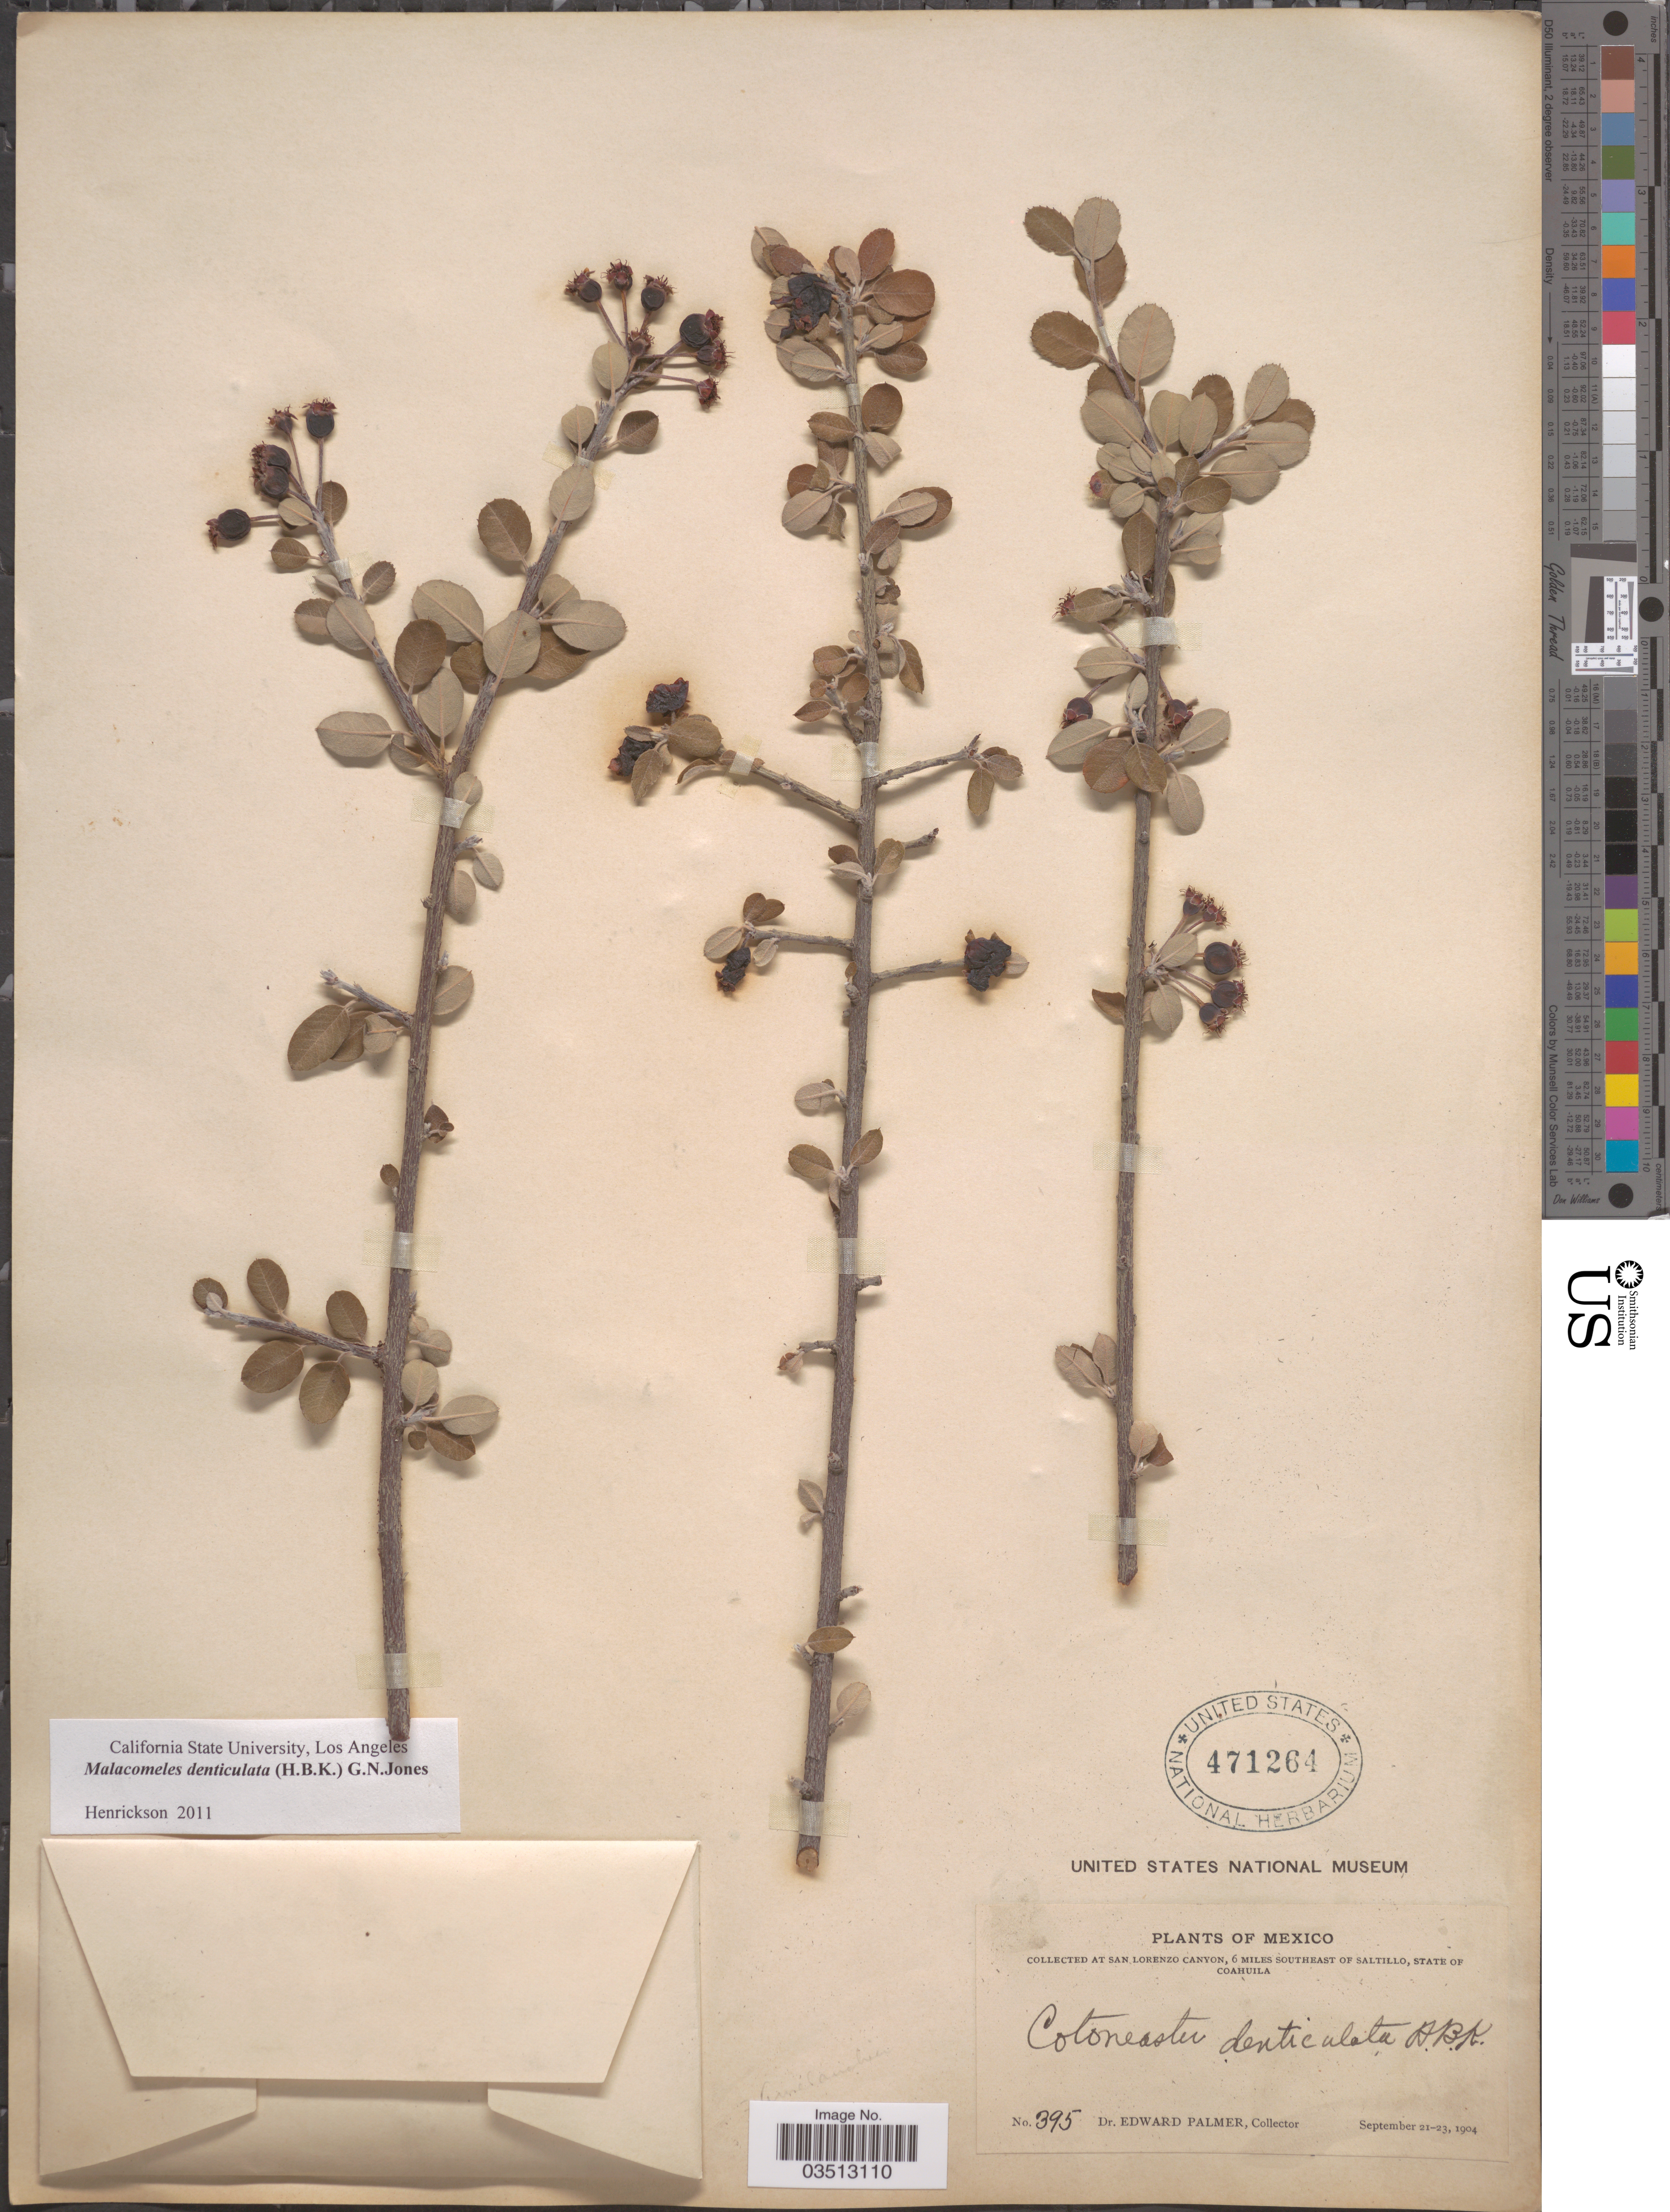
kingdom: Plantae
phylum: Tracheophyta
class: Magnoliopsida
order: Rosales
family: Rosaceae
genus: Malacomeles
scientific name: Malacomeles denticulata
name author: (Kunth) G.N. Jones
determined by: Henrickson, James, (CSLA), California State University at Los Angeles (UNITED STATES)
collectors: E. Palmer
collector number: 395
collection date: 1904-09-21/1904-09-23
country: Mexico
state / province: Coahuila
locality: San Lorenzo Canyon, 6 miles southeast of Saltillo.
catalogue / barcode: US 471264